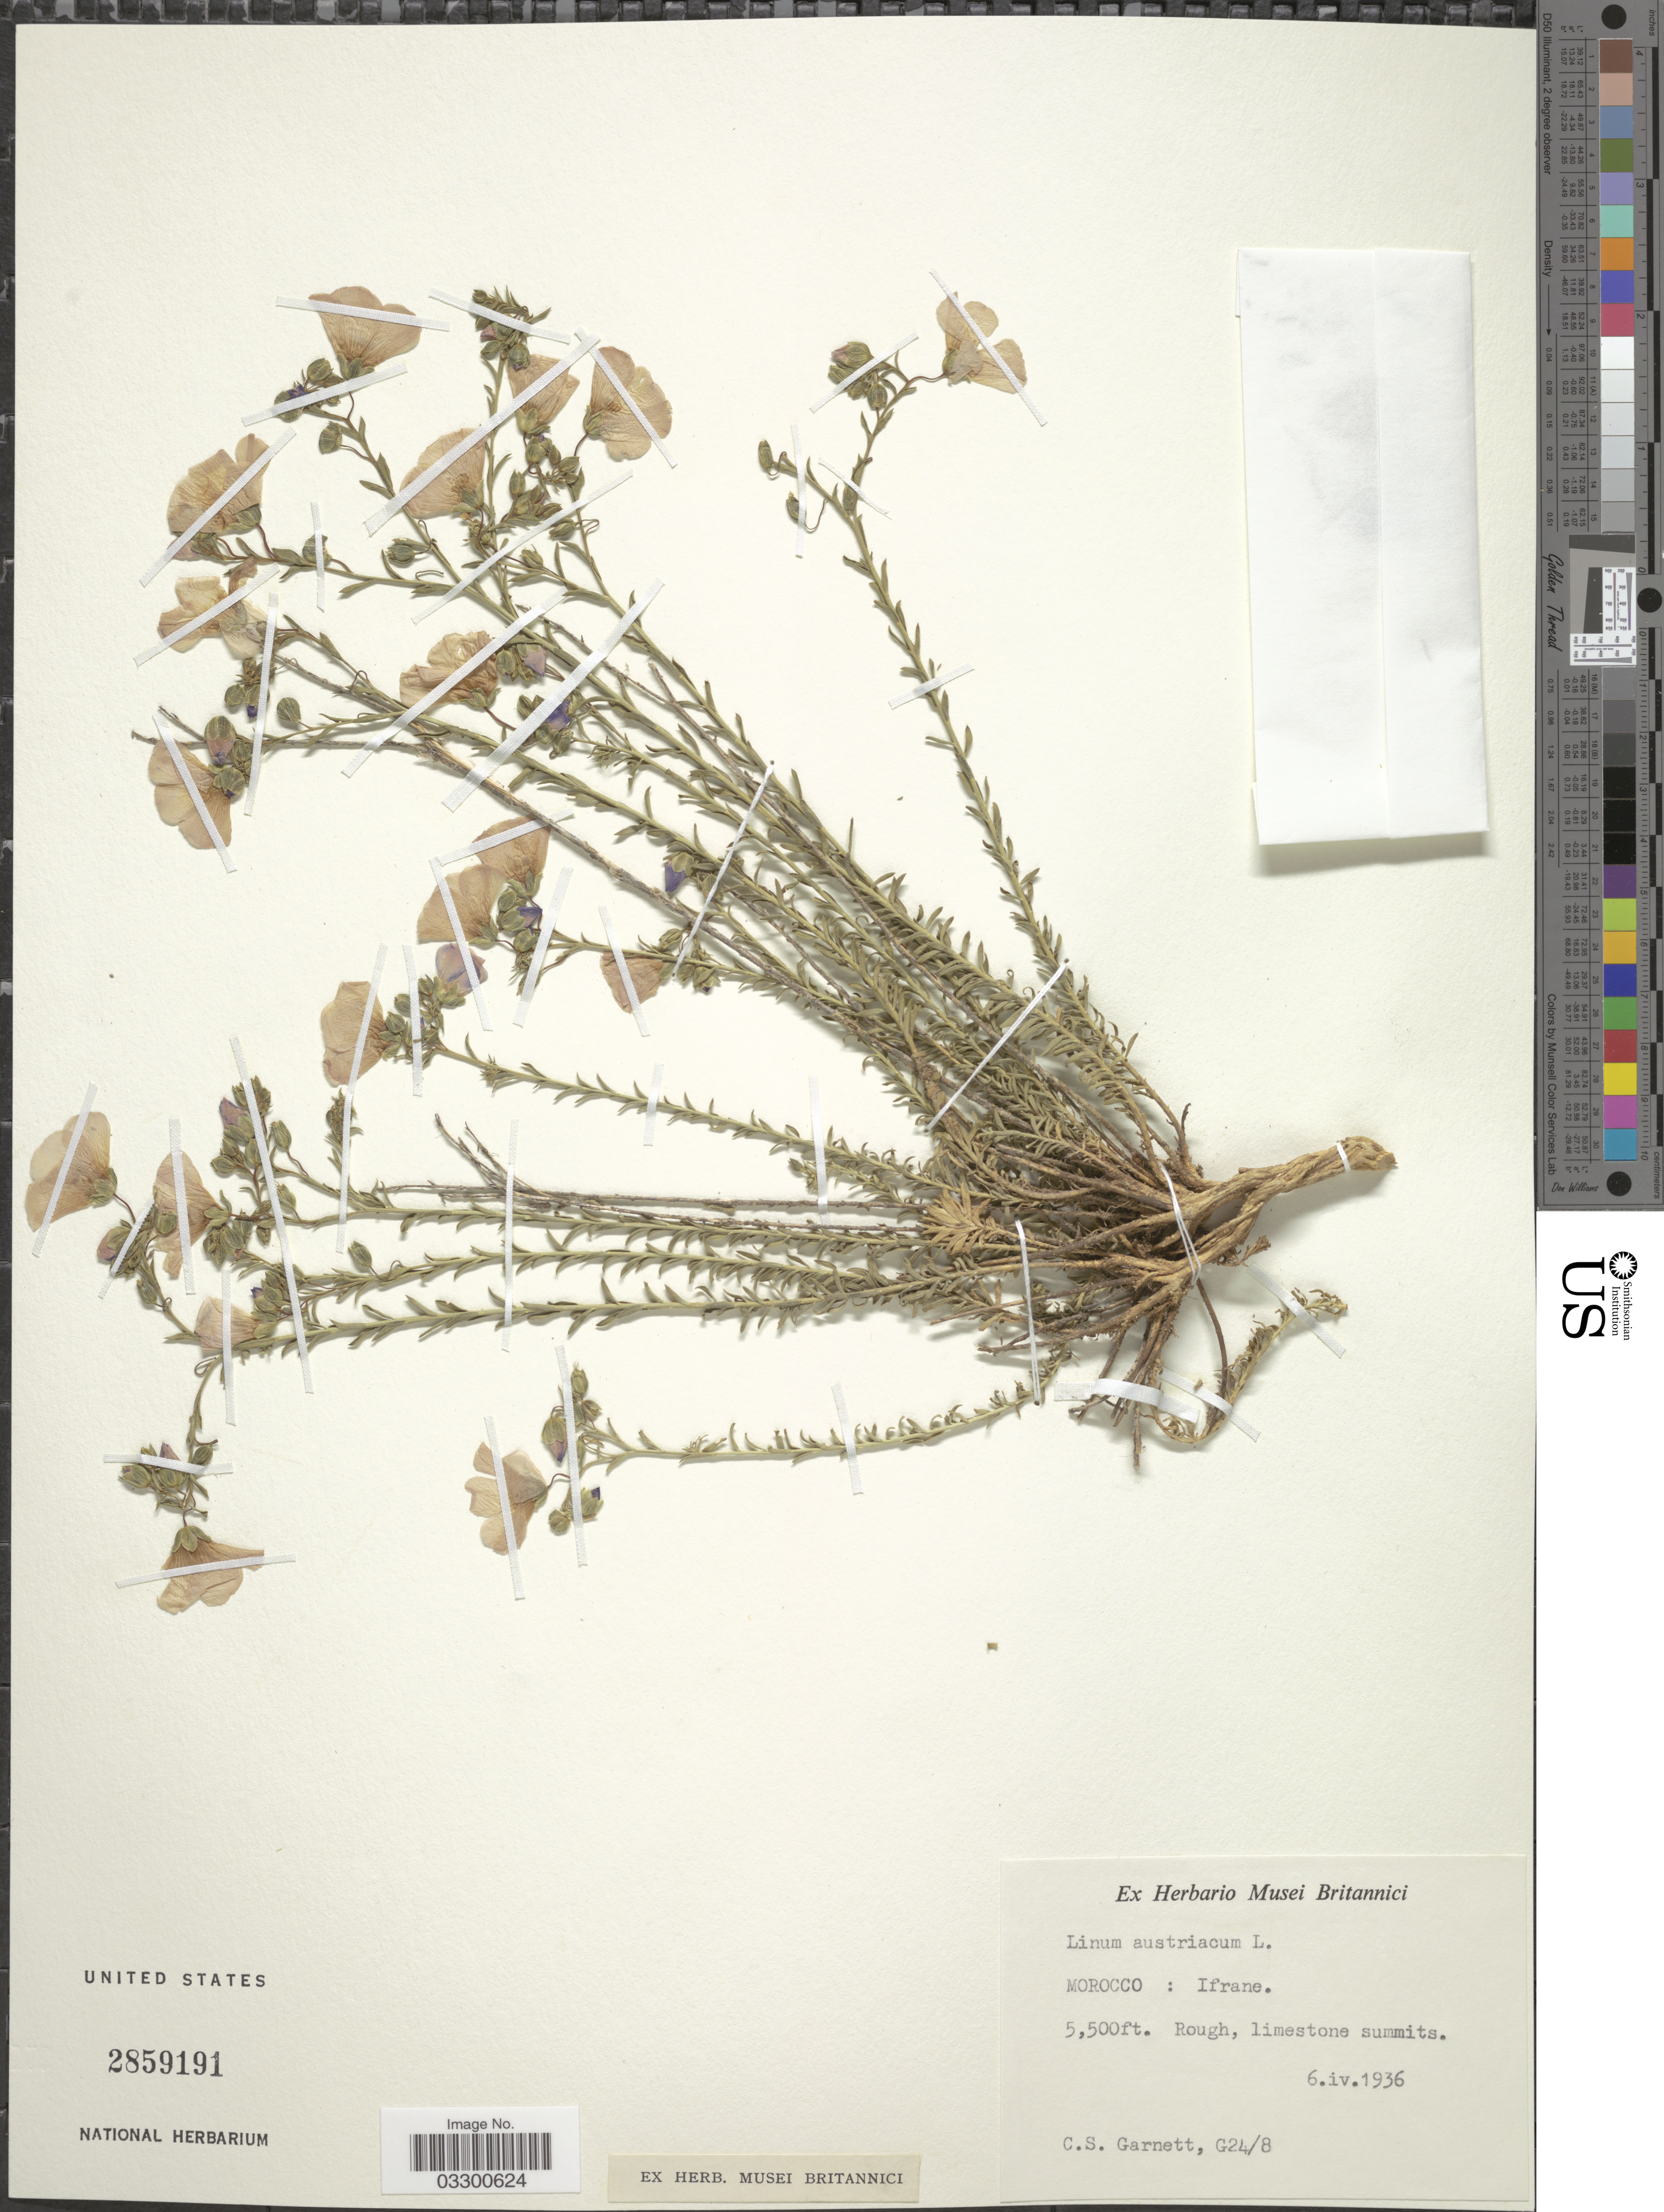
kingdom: Plantae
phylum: Tracheophyta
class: Magnoliopsida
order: Malpighiales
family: Linaceae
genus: Linum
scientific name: Linum austriacum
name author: L.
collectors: C. Garnett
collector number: G24/8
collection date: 1936-04-06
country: Morocco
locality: Ifrane.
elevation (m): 1676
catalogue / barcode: US 2859191